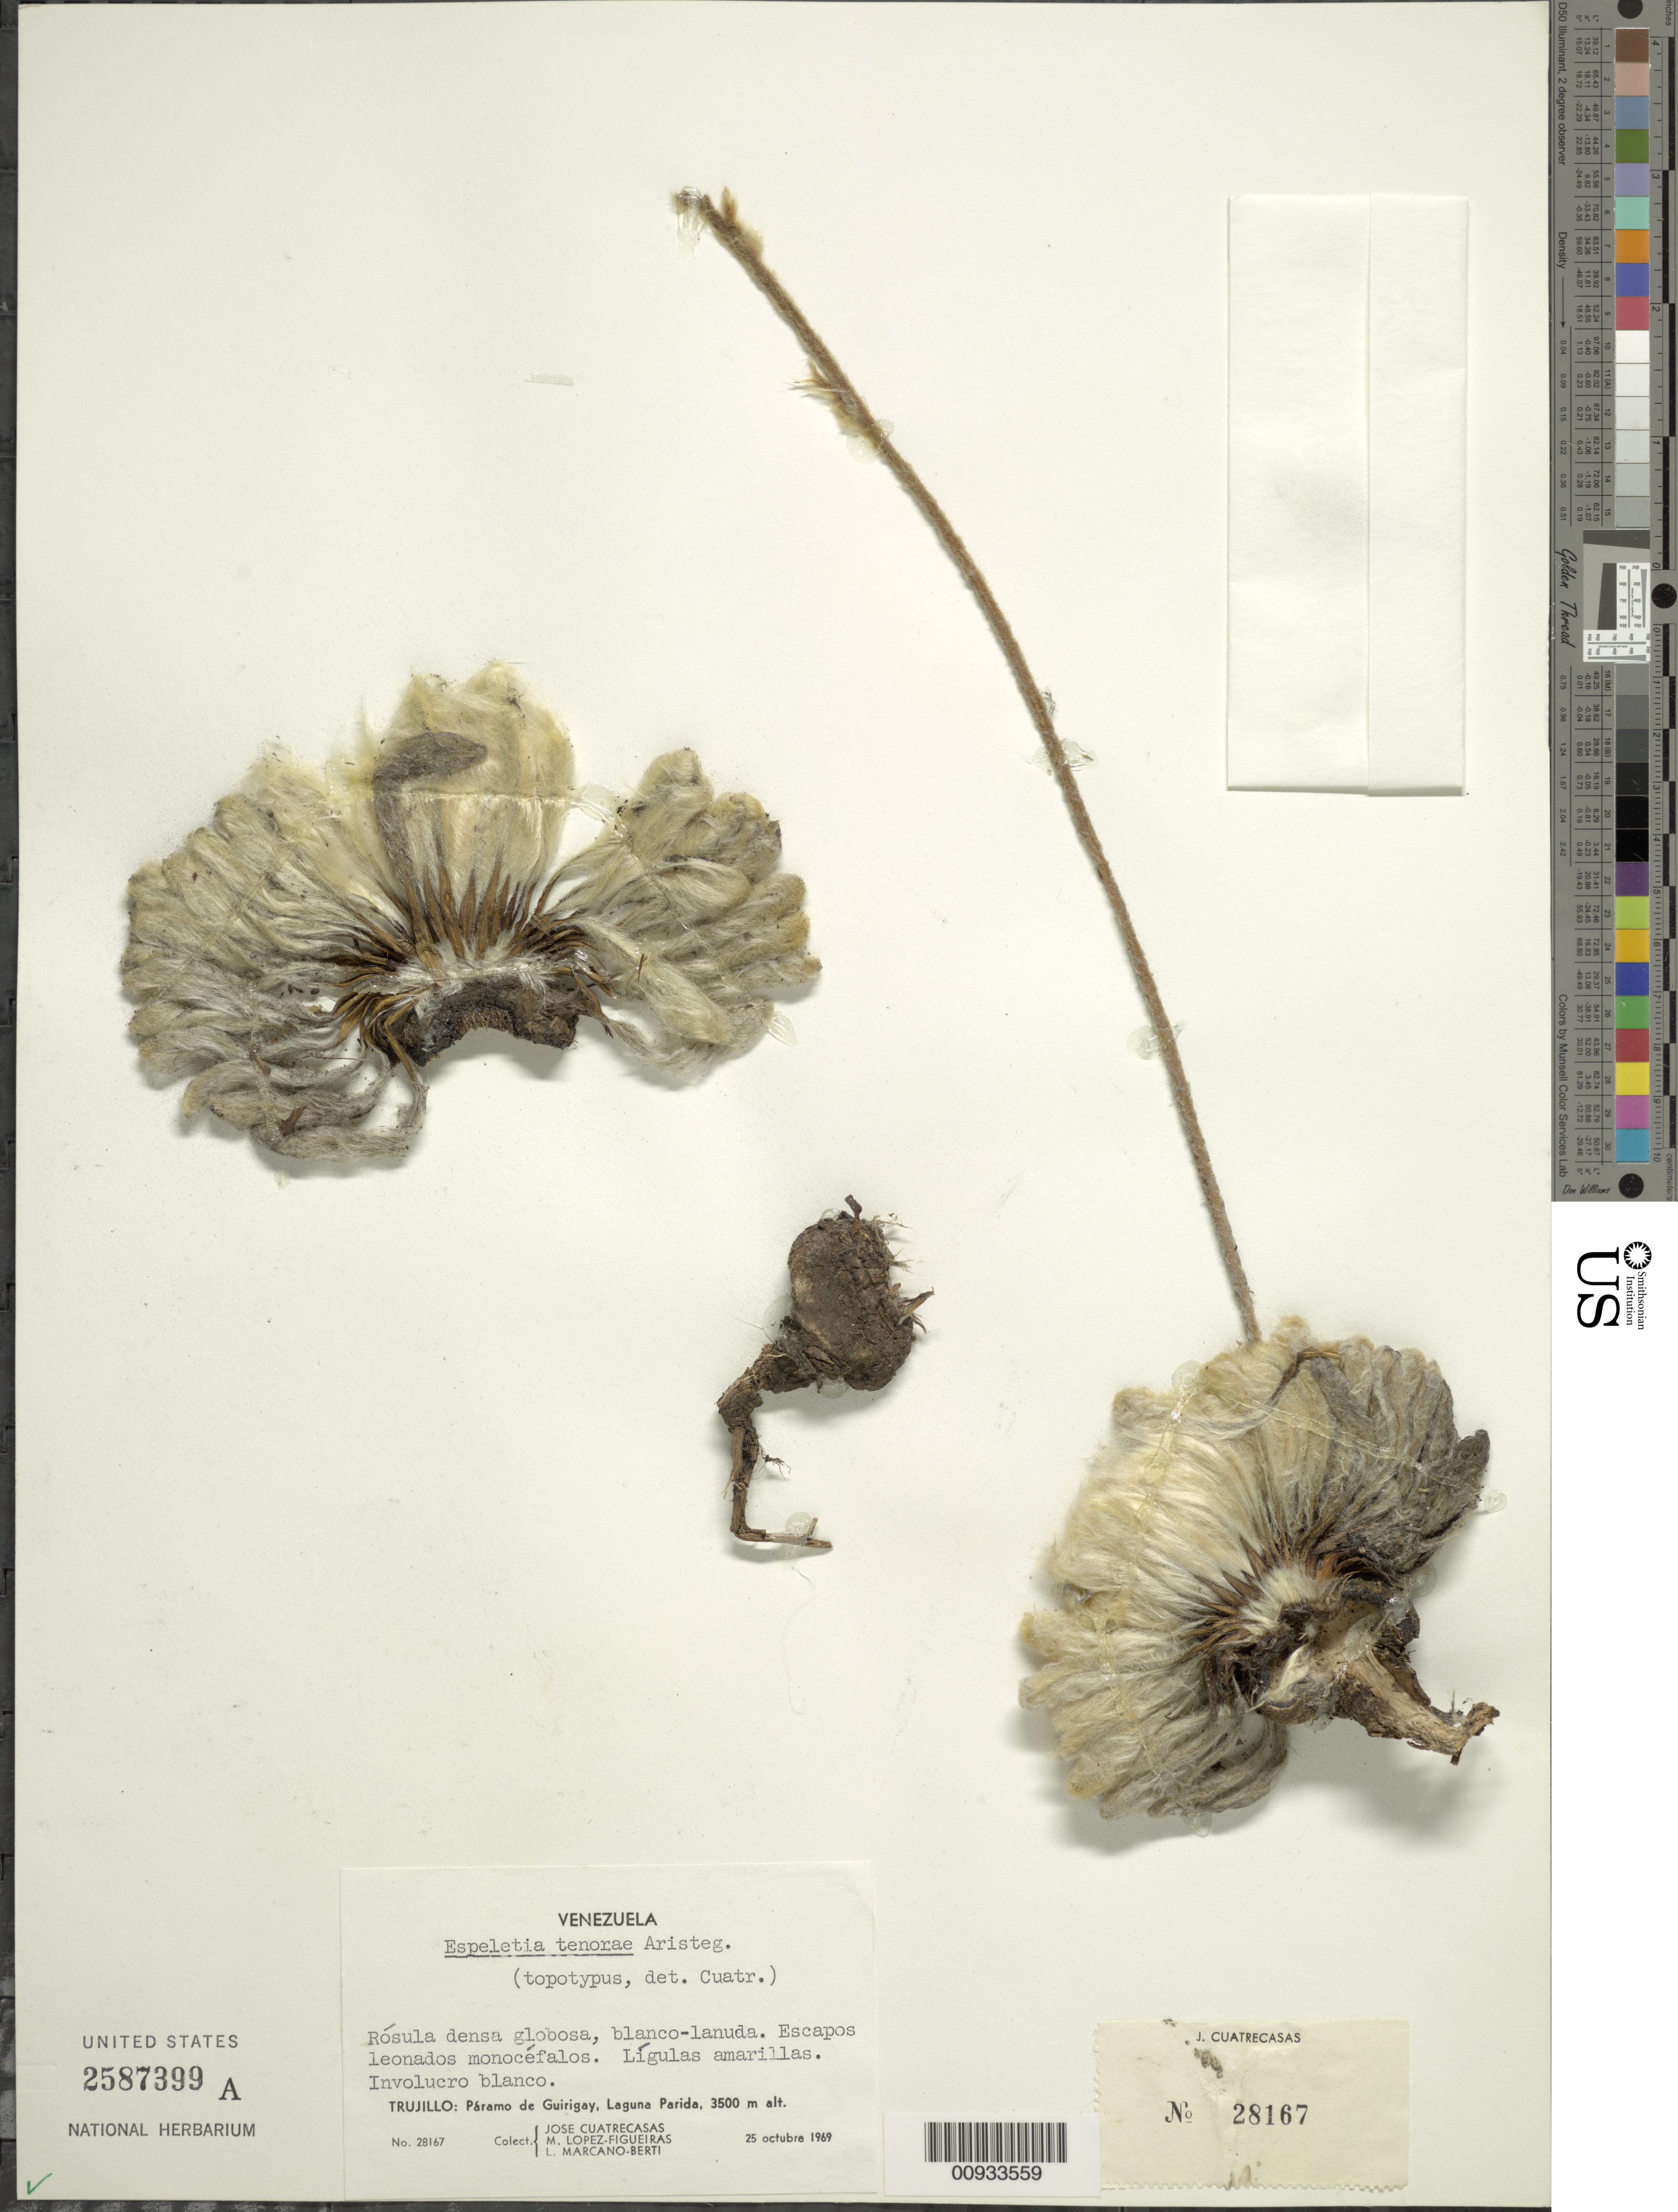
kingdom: Plantae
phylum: Tracheophyta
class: Magnoliopsida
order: Asterales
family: Asteraceae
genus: Espeletia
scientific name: Espeletia tenorae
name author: Aristeg.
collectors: J. Cuatrecasas, M. López Figueiras & L. Marcano-Berti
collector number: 28167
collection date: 1969-10-25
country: Venezuela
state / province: Trujillo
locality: Paramo de Guirigay, Laguna Parida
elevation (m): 3500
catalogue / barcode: US 2587399A